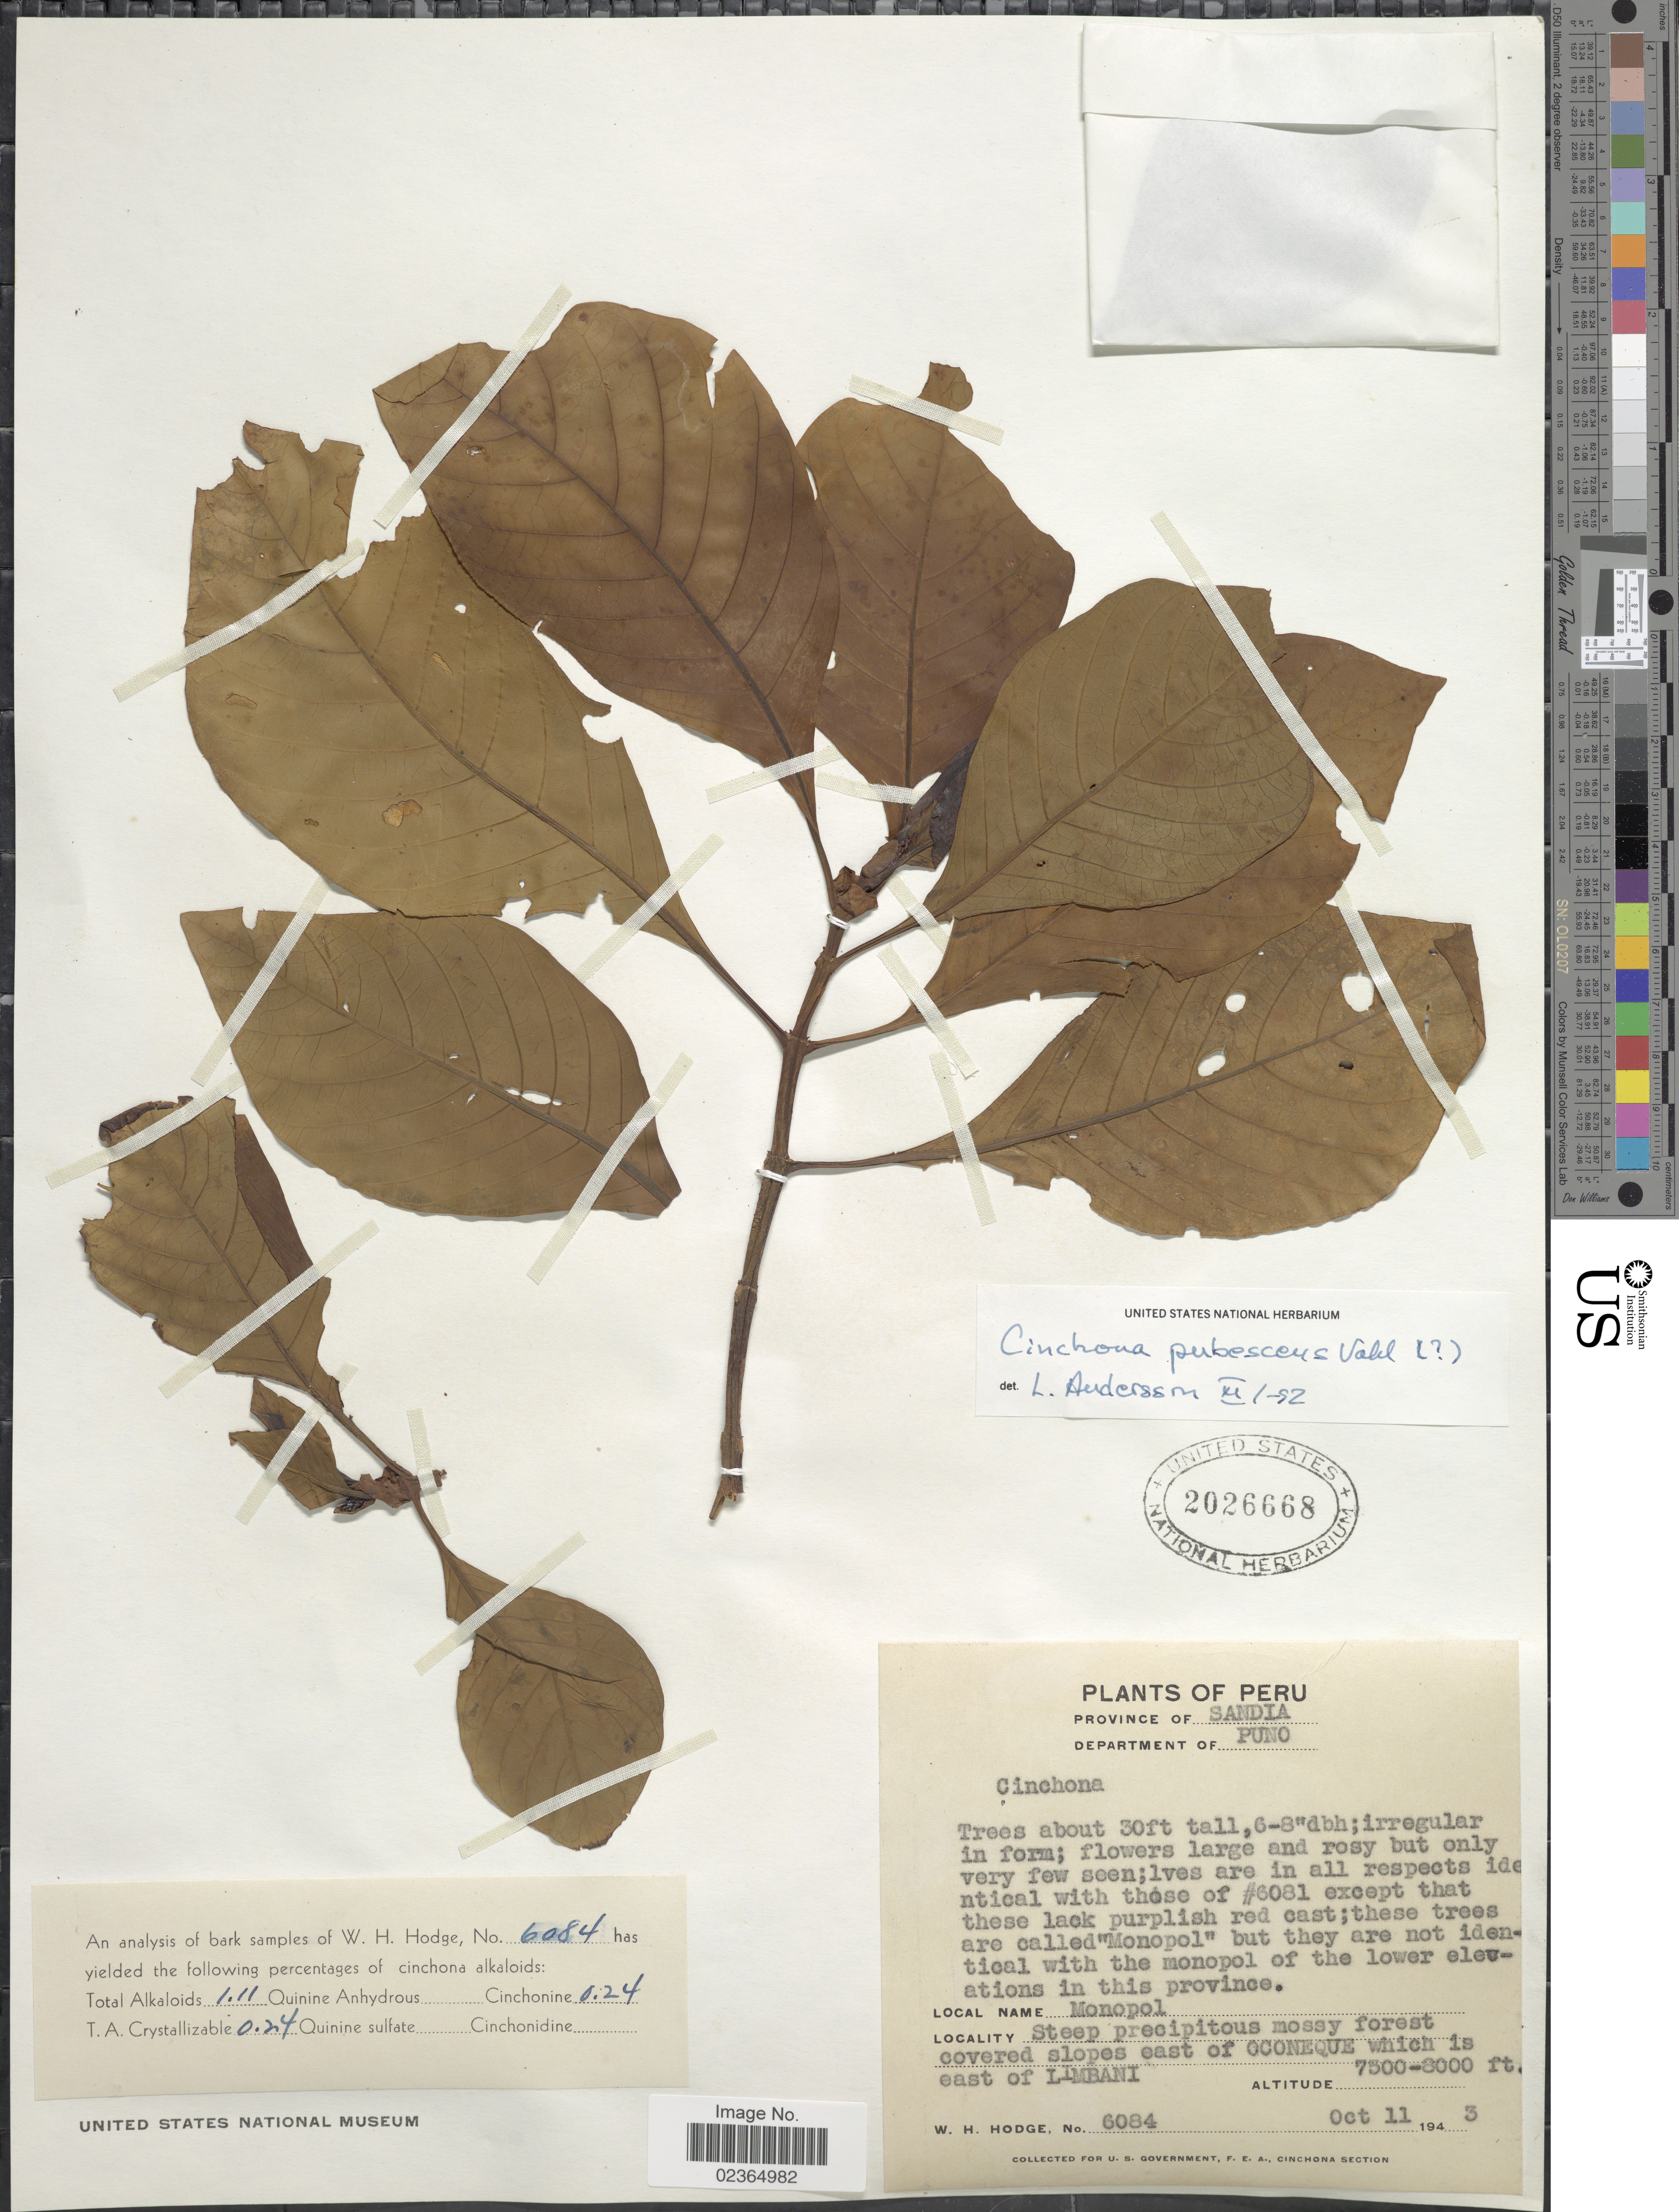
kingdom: Plantae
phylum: Tracheophyta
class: Magnoliopsida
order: Gentianales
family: Rubiaceae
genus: Cinchona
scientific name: Cinchona pubescens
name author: Vahl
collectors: W. Hodge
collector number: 6084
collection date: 1943-10-11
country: Peru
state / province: Puno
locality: Province of Sandia. east of Oconeque which is east of Limbani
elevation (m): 2286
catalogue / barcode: US 2026668